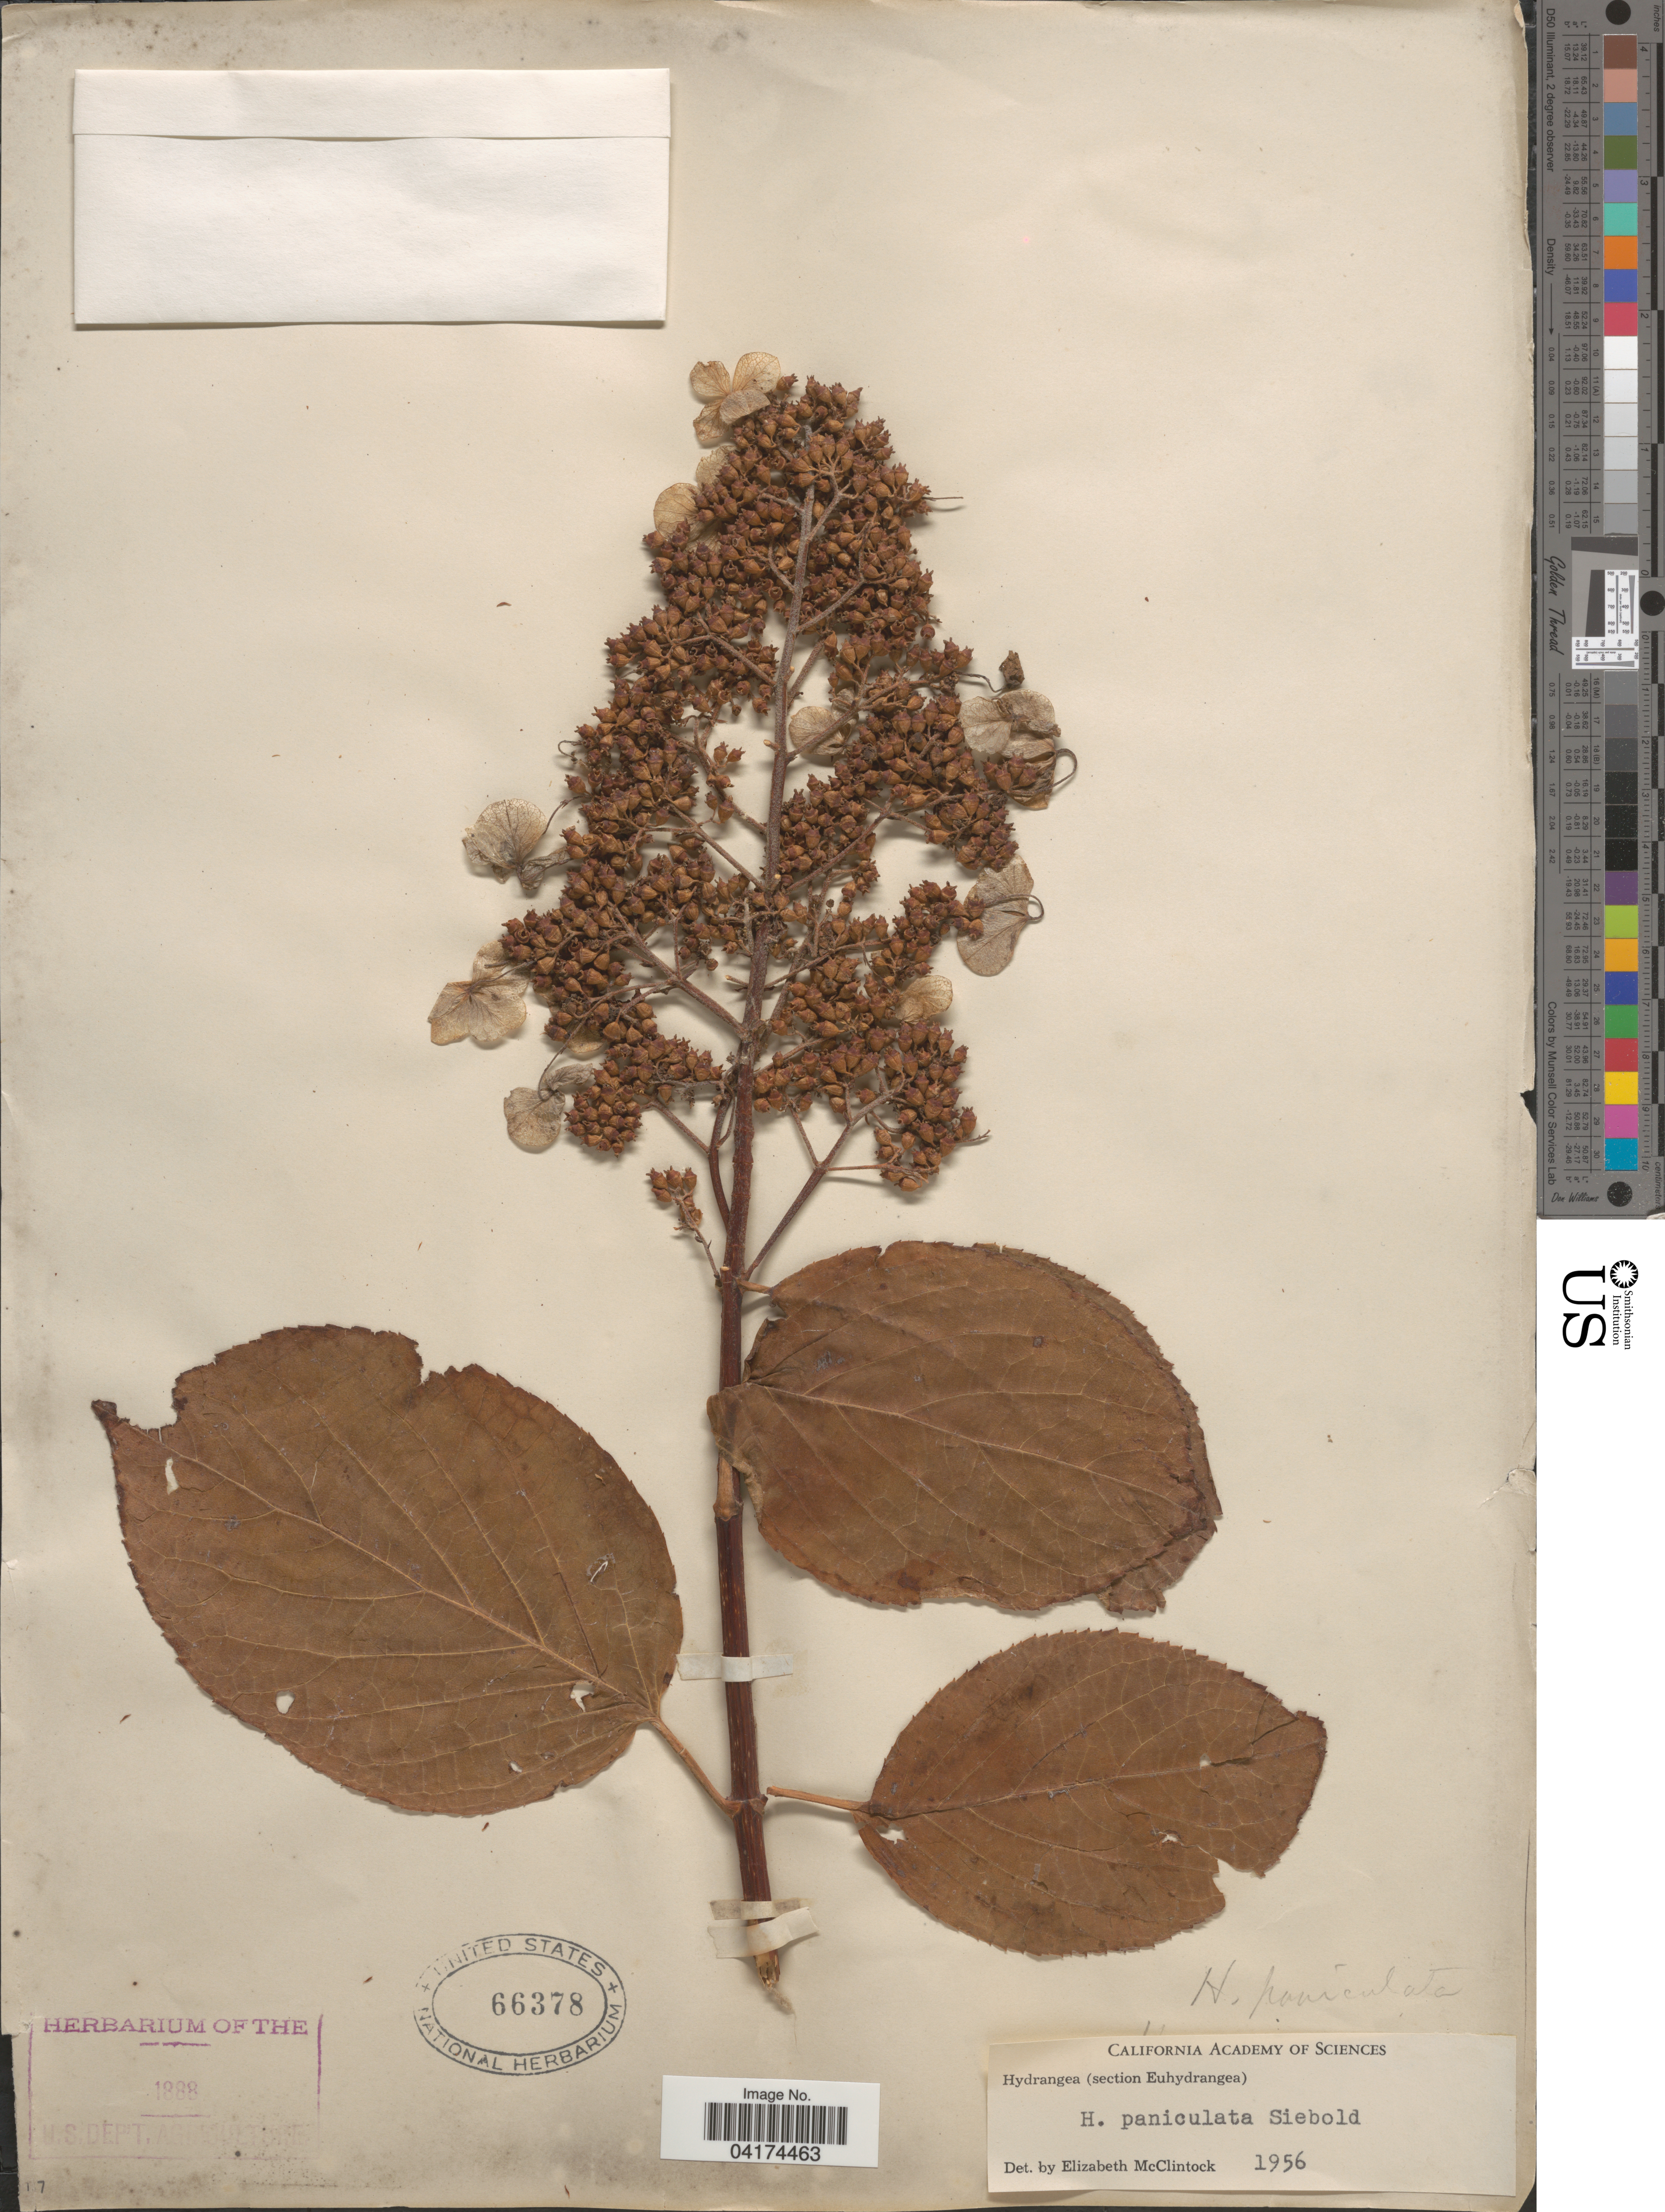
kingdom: Plantae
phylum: Tracheophyta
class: Magnoliopsida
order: Cornales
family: Hydrangeaceae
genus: Hydrangea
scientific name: Hydrangea paniculata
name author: Siebold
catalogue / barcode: US 66378